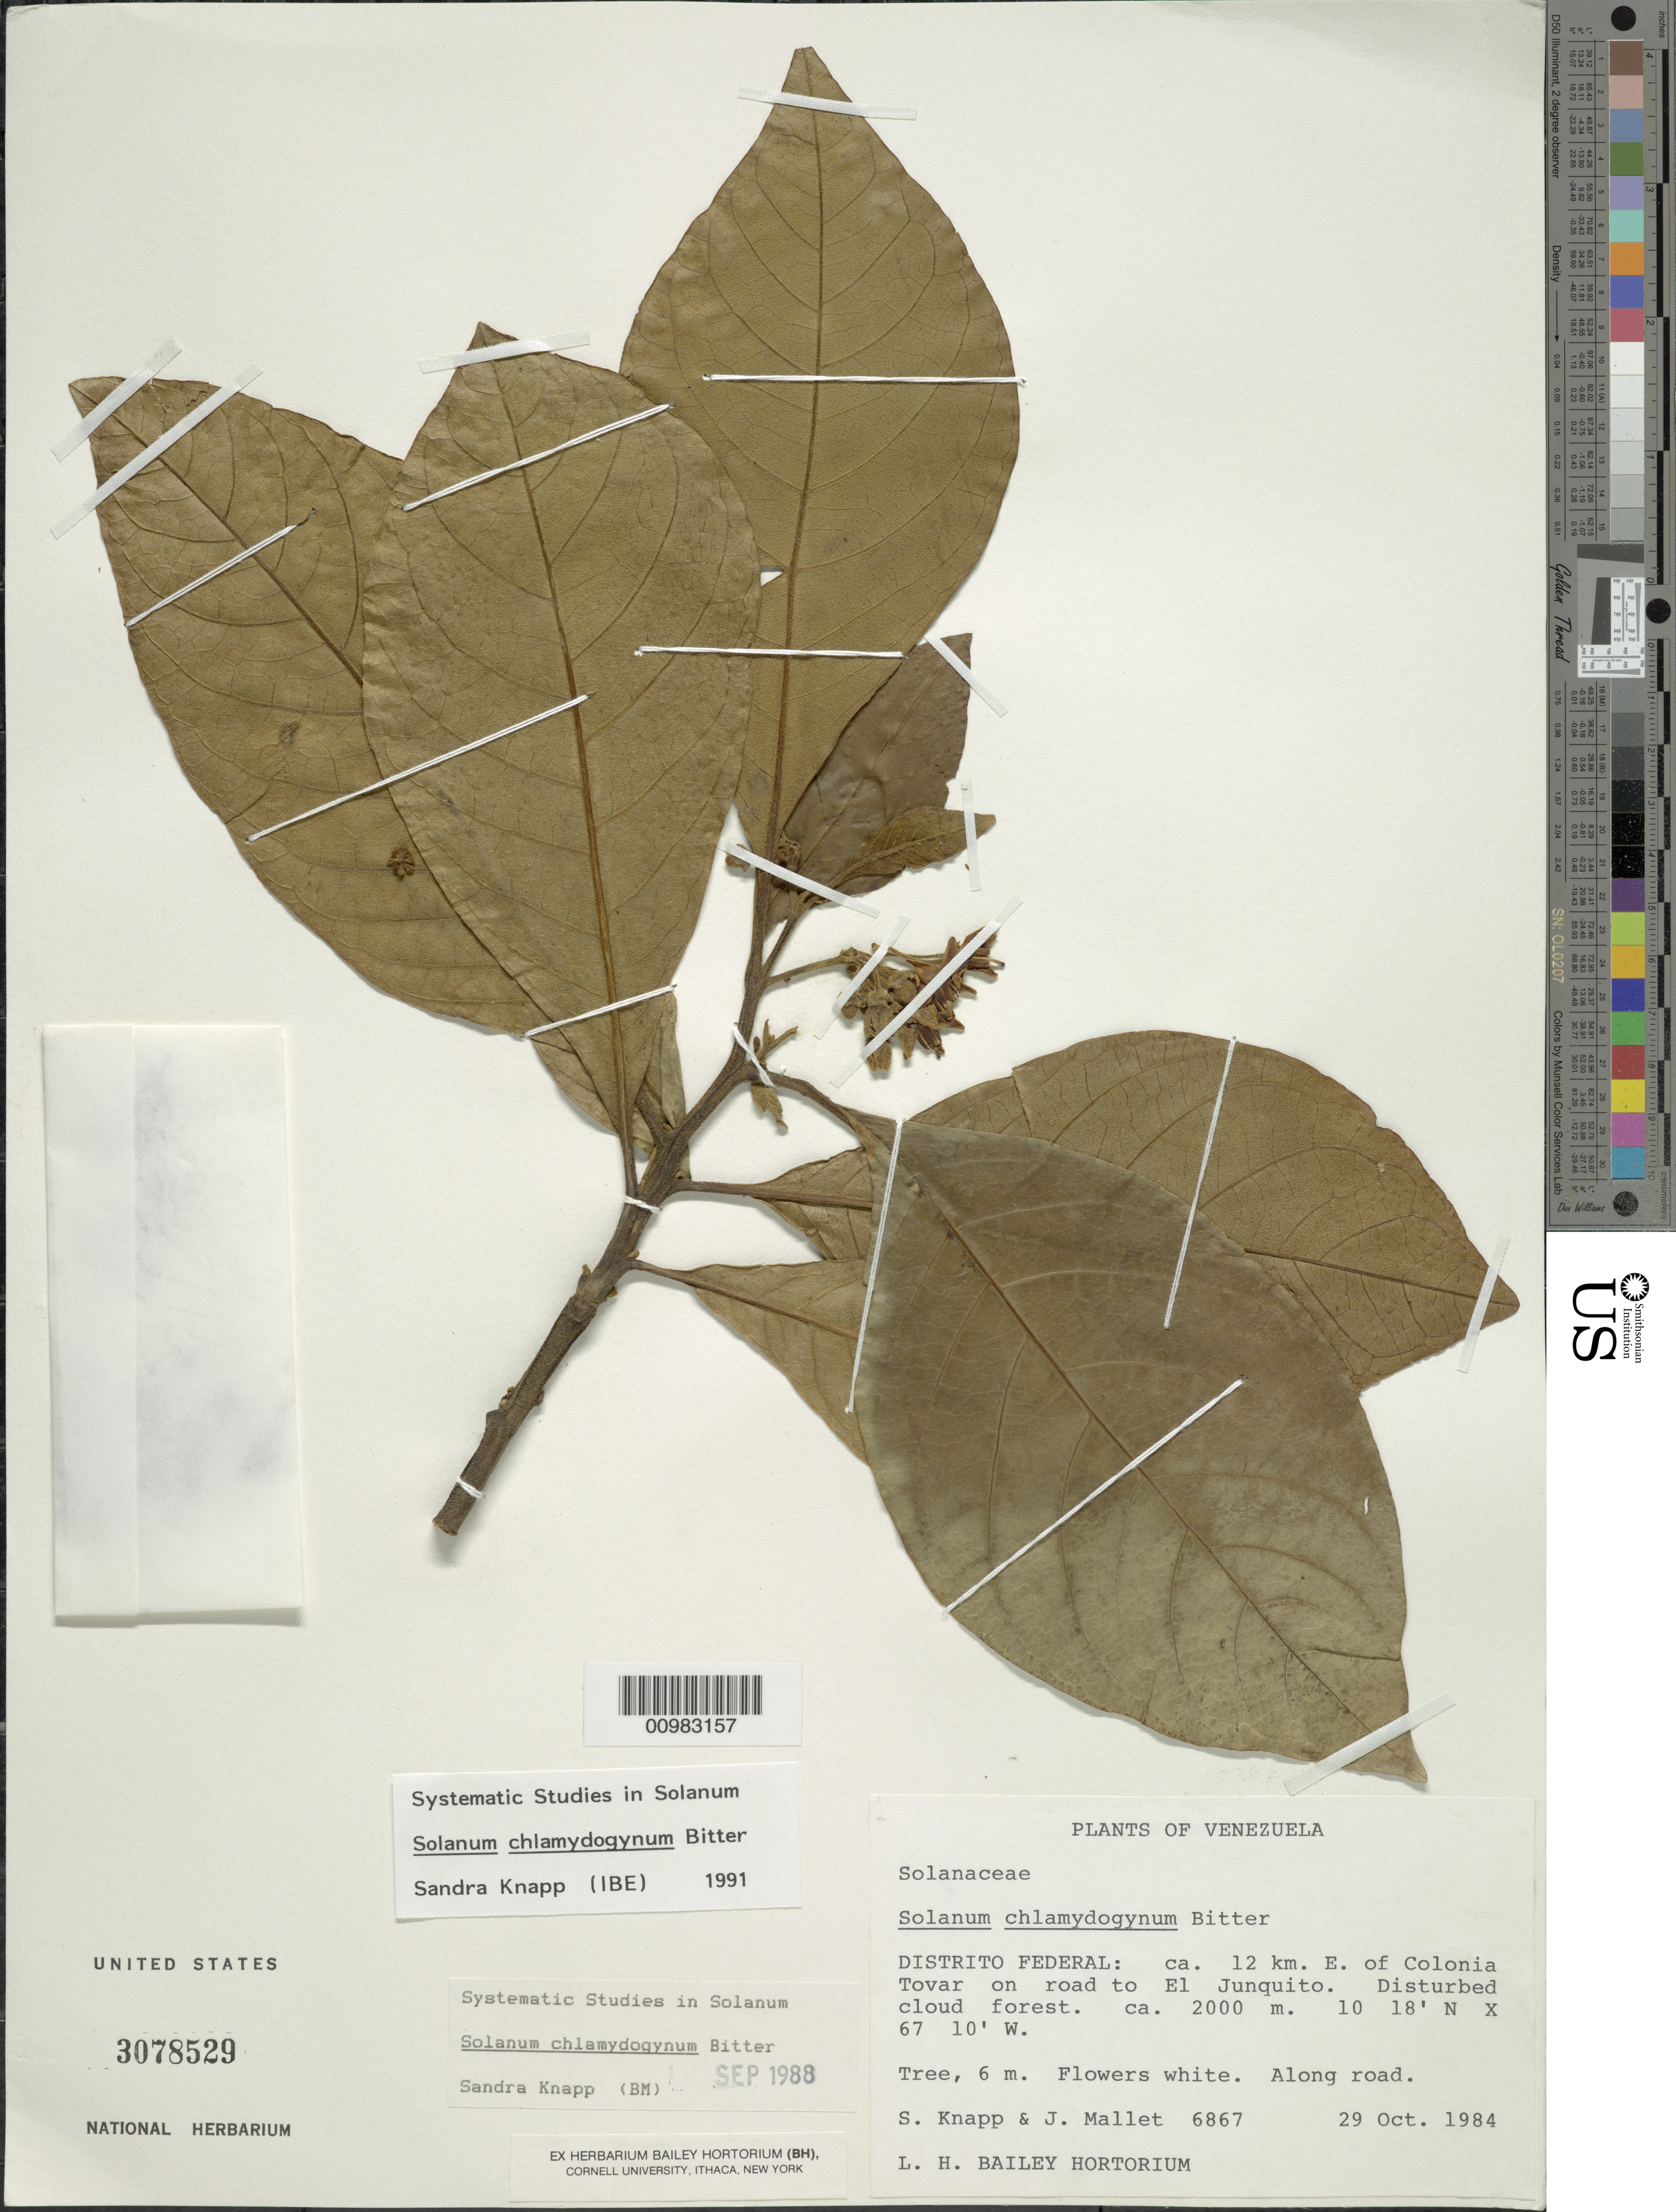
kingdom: Plantae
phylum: Tracheophyta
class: Magnoliopsida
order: Solanales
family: Solanaceae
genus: Solanum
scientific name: Solanum chlamydogynum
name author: Bitter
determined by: Knapp, S. D.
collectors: S. Knapp & J. Mallet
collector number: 6867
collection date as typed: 29 Oct 1984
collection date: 1984-10-29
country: Venezuela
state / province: Distrito Federal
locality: ca. 12 km E of Colonia Tovar on road to Junquito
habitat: disturbed cloud forest; along road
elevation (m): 2000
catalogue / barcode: US 3078529